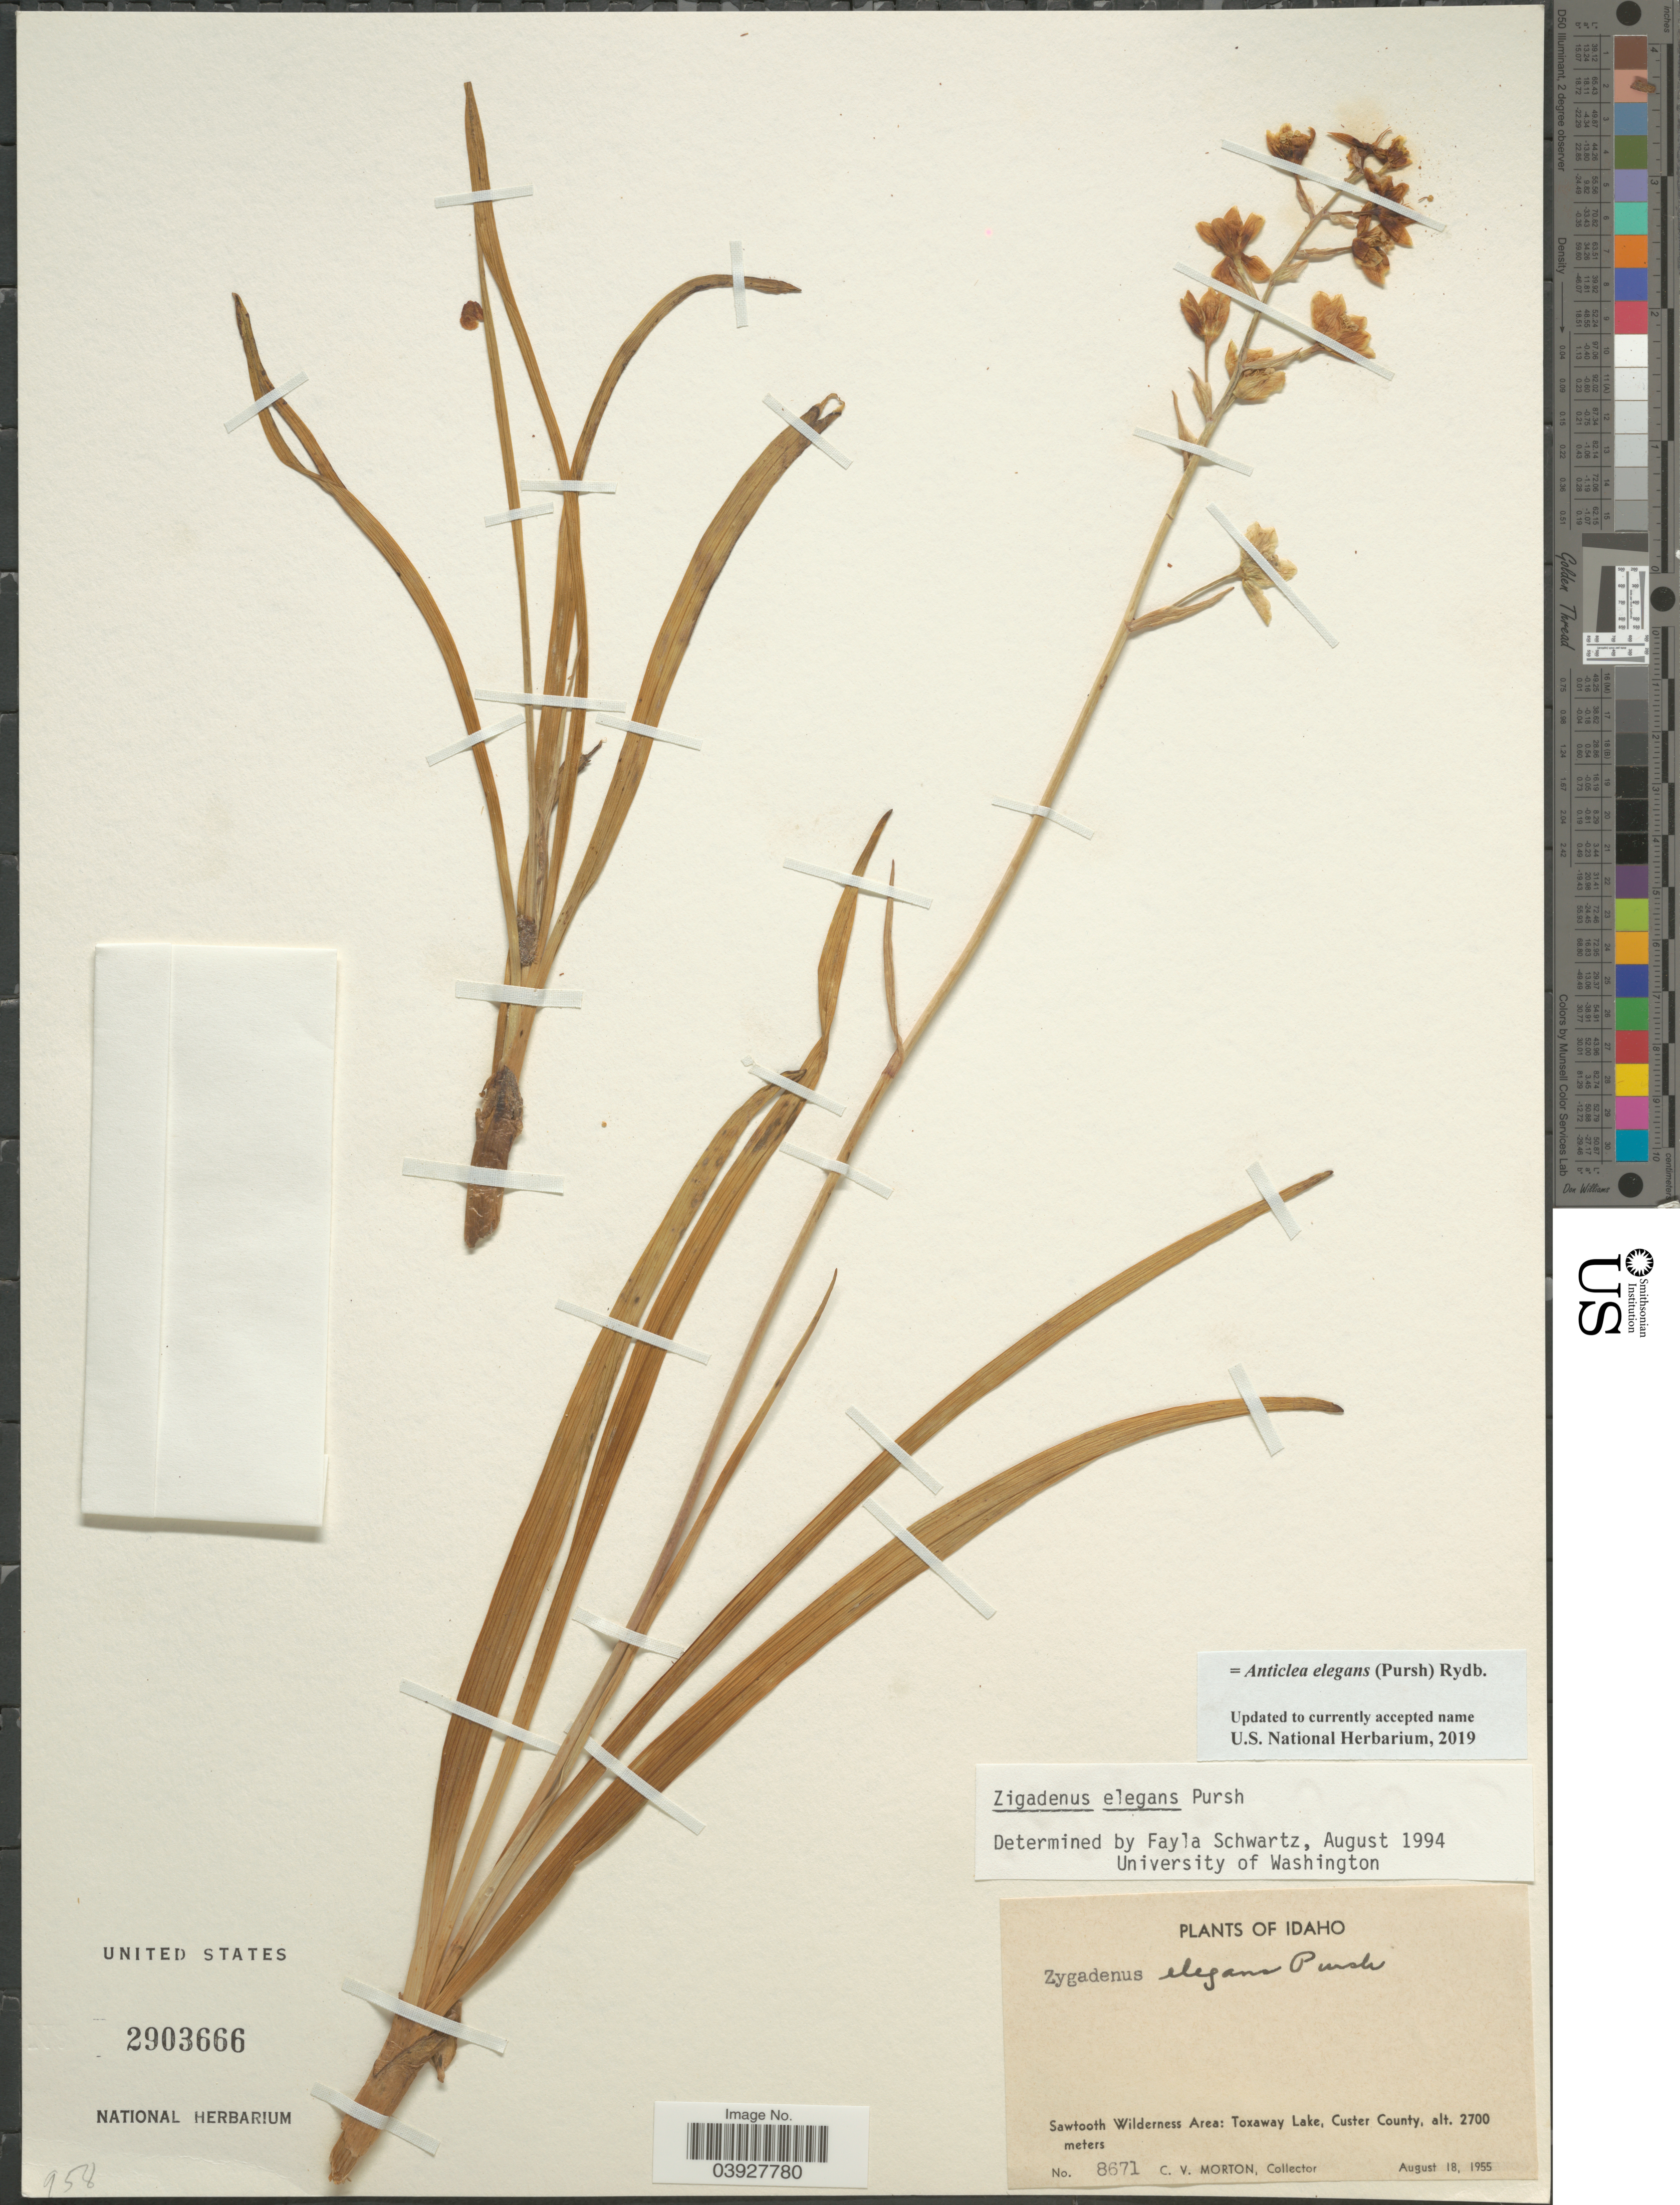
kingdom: Plantae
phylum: Tracheophyta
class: Liliopsida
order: Liliales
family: Melanthiaceae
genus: Anticlea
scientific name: Anticlea elegans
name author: (Pursh) Rydb.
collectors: C. V. Morton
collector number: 8671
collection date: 1955-08-18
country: United States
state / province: Idaho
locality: Sawtooth Wilderness Area: Toxaway Lake, Custer County.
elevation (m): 2700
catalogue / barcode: US 2903666